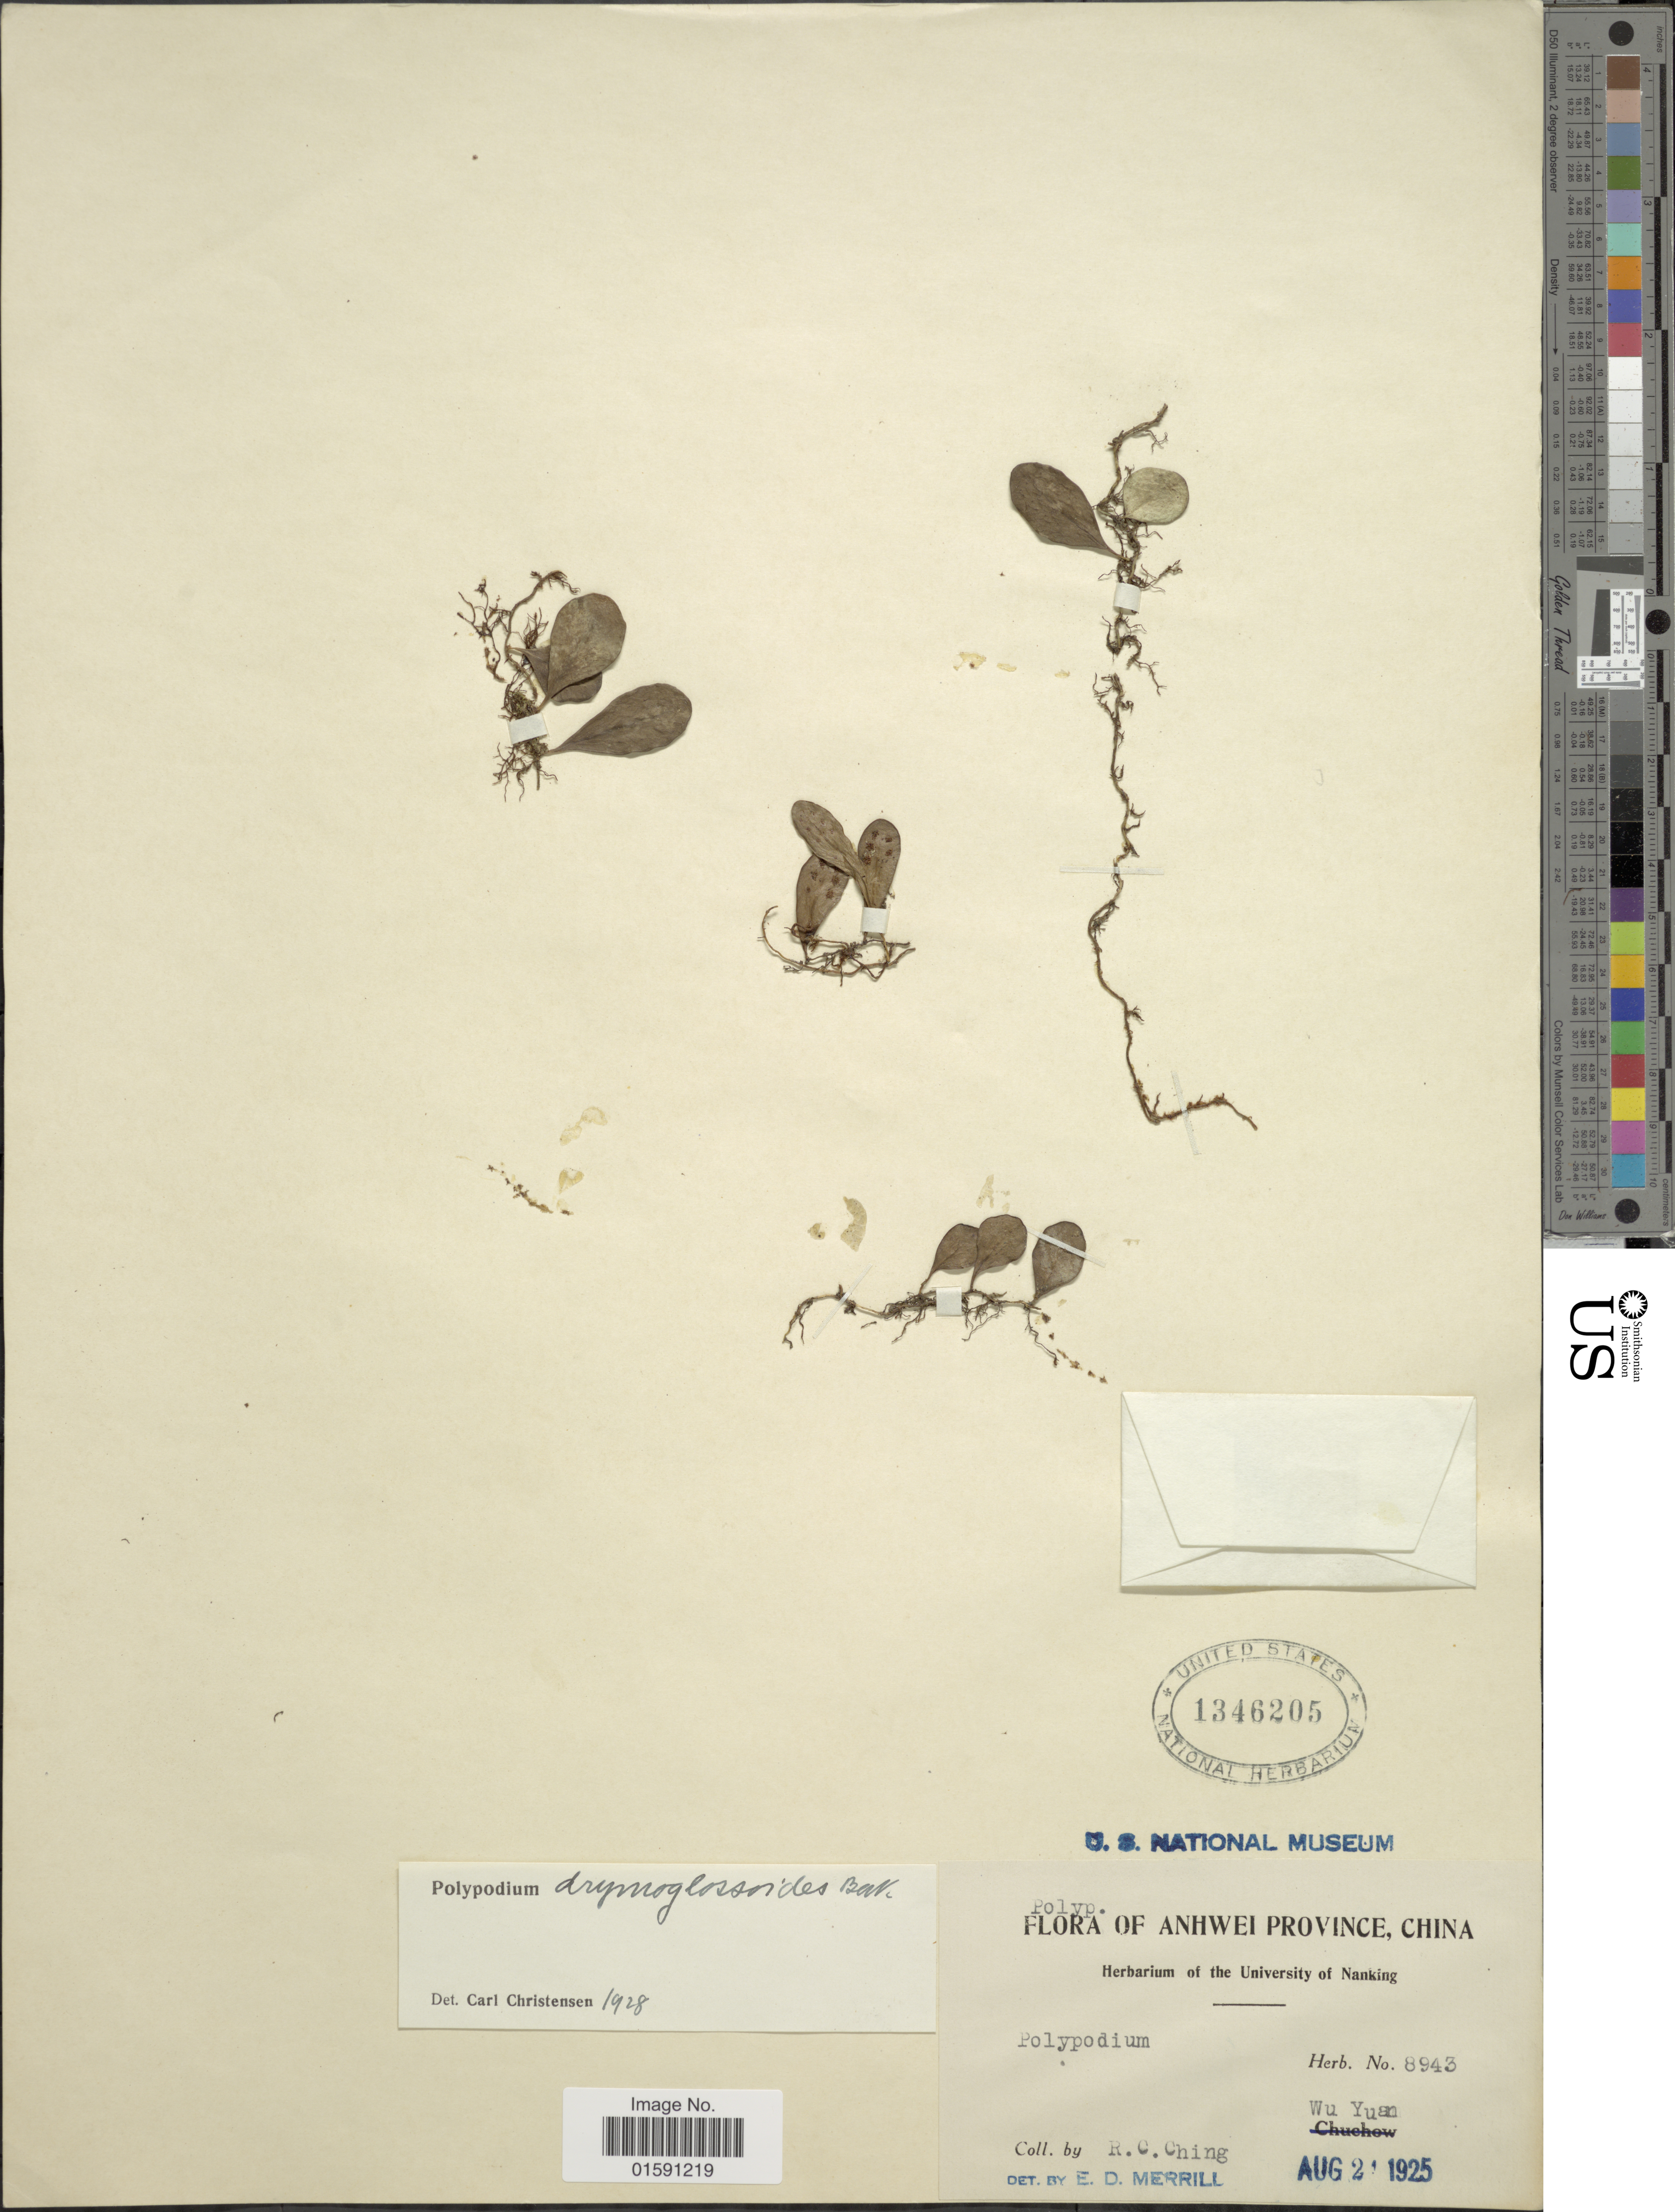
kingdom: Plantae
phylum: Tracheophyta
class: Polypodiopsida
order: Polypodiales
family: Polypodiaceae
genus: Selliguea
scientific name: Selliguea drymoglossoides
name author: (Baker)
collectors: R. C. Ching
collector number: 8943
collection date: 1925-08-02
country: China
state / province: Anhui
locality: Anhwei Province, China. Wu Yuan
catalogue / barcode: US 1346205